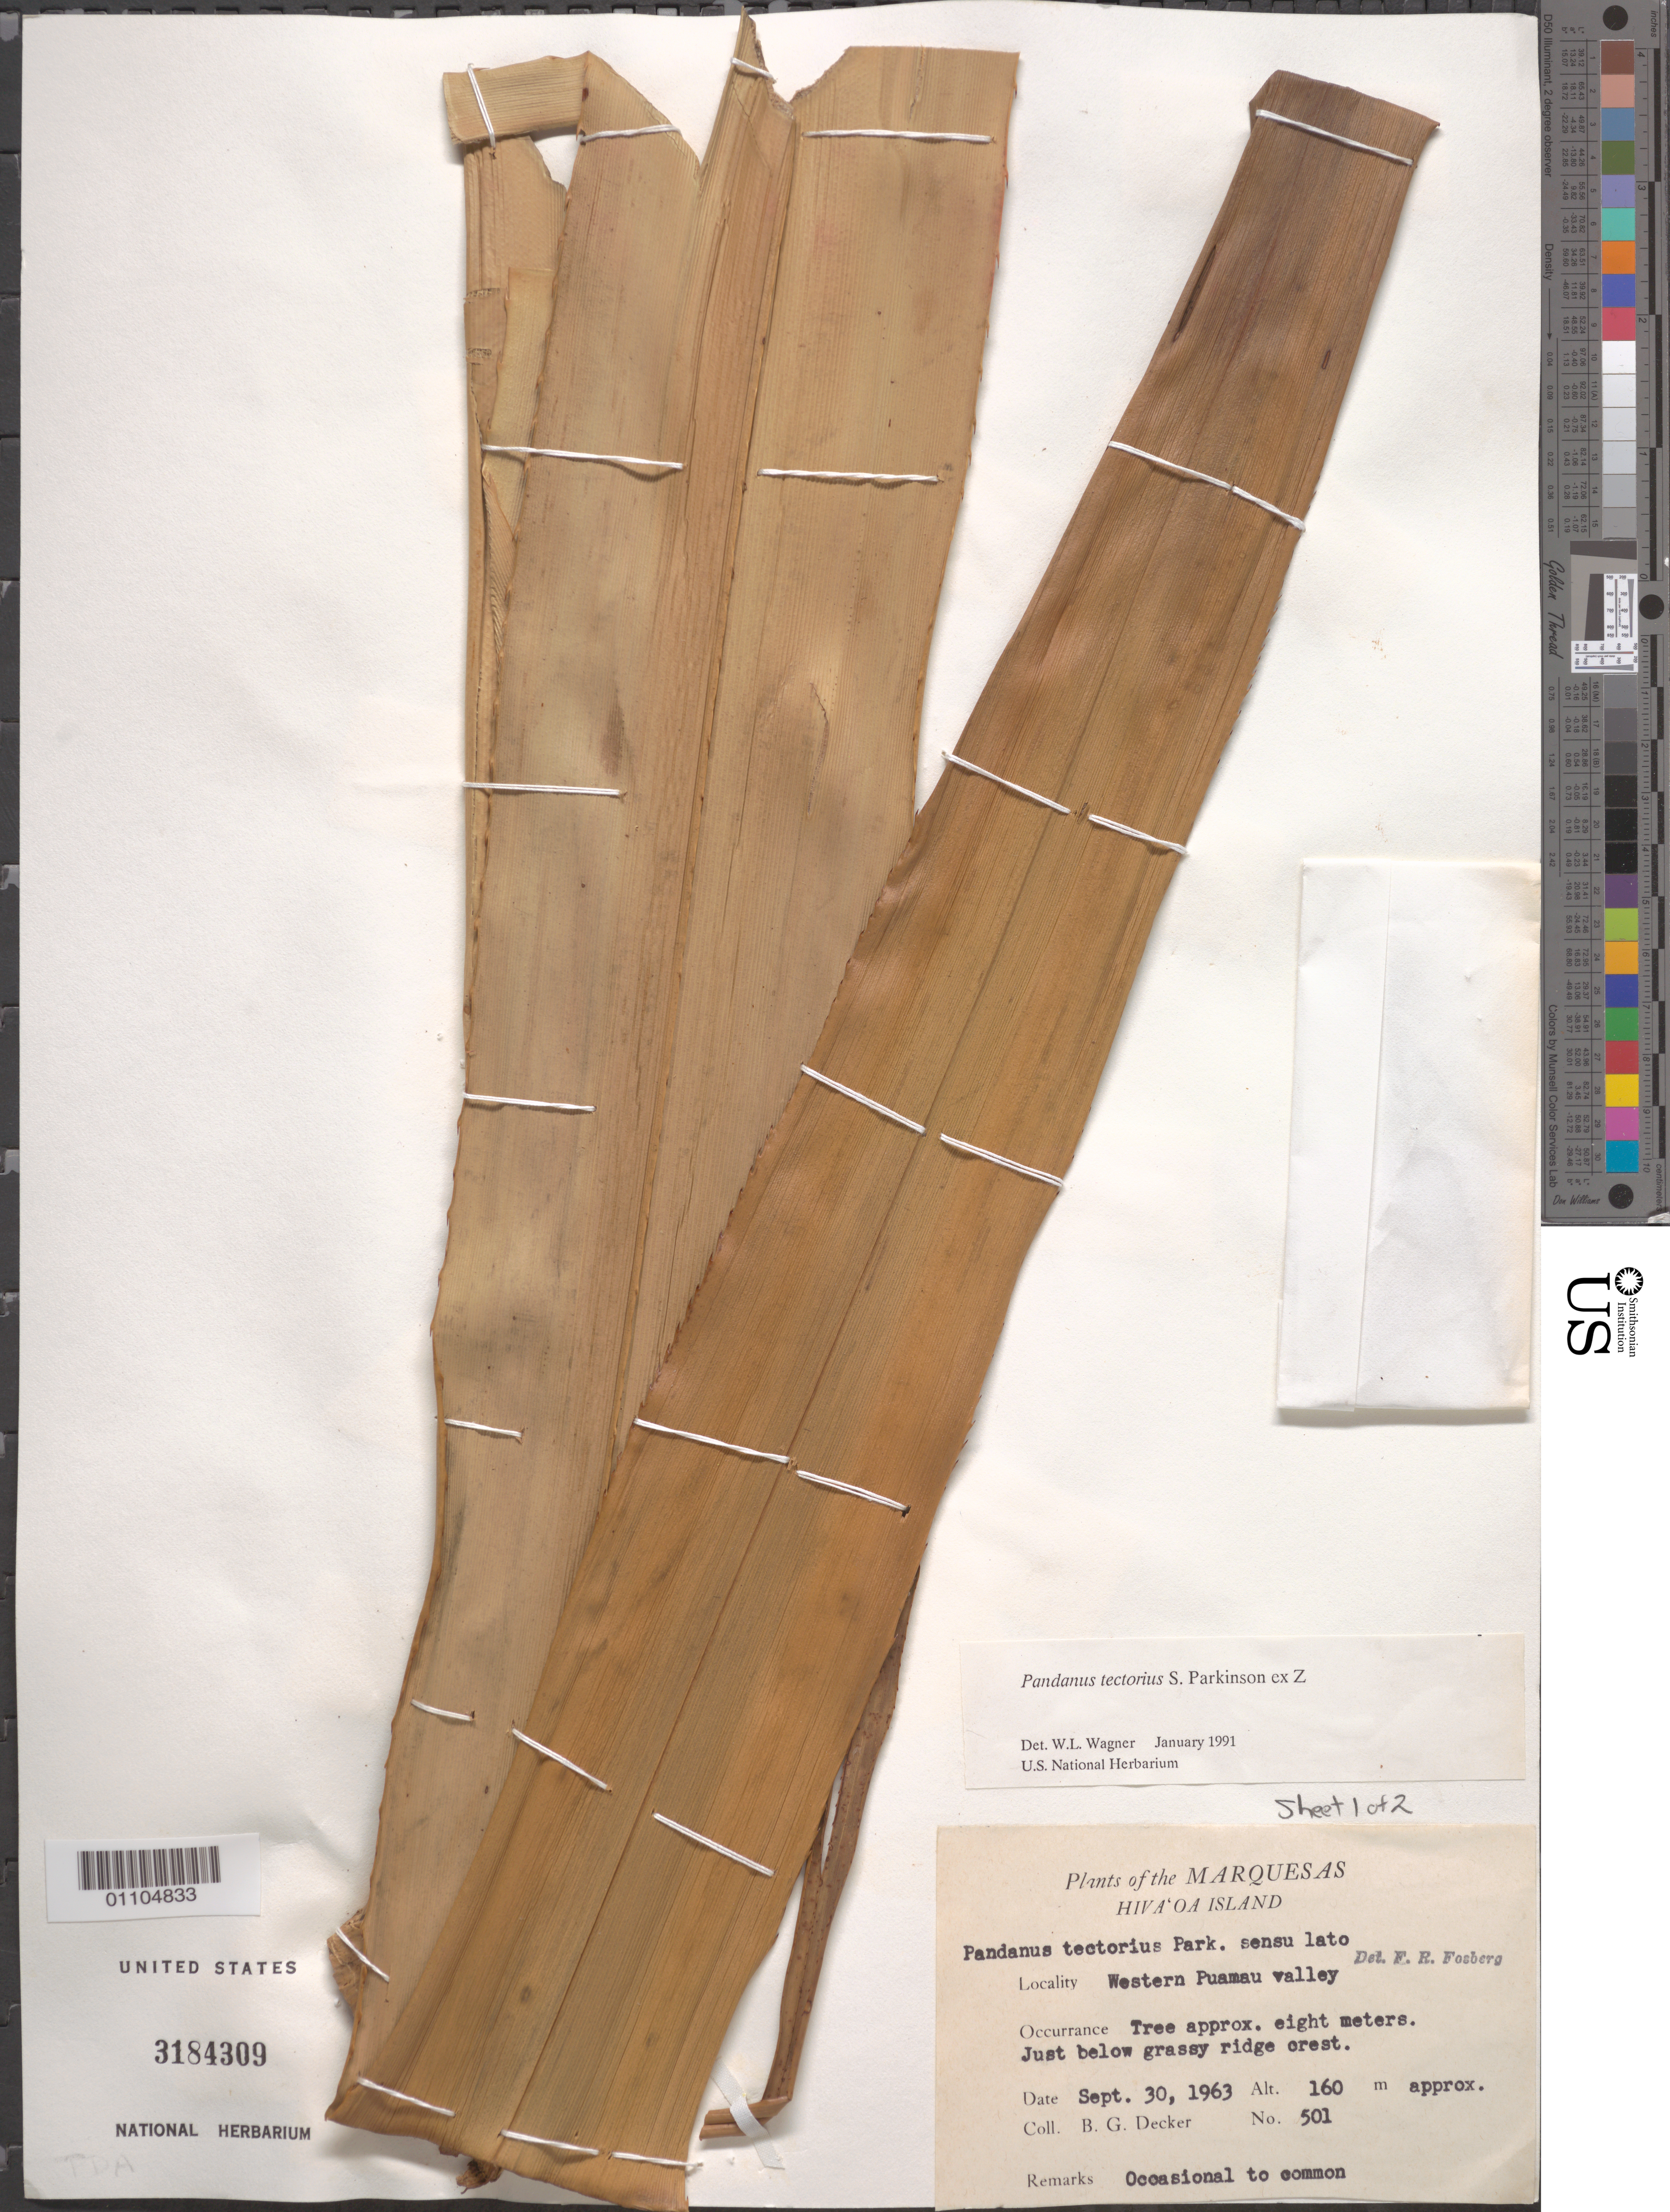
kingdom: Plantae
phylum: Tracheophyta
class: Liliopsida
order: Pandanales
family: Pandanaceae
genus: Pandanus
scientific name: Pandanus tectorius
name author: Parkinson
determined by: Wagner, W. L., (BOT), Smithsonian Institution - National Museum of Natural History (UNITED STATES)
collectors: B. G. Decker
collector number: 501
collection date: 1963-09-30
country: French Polynesia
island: Hiva Oa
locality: W Puamau Valley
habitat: Occasional to common just below grassy ridge crest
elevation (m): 160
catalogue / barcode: US 3184309